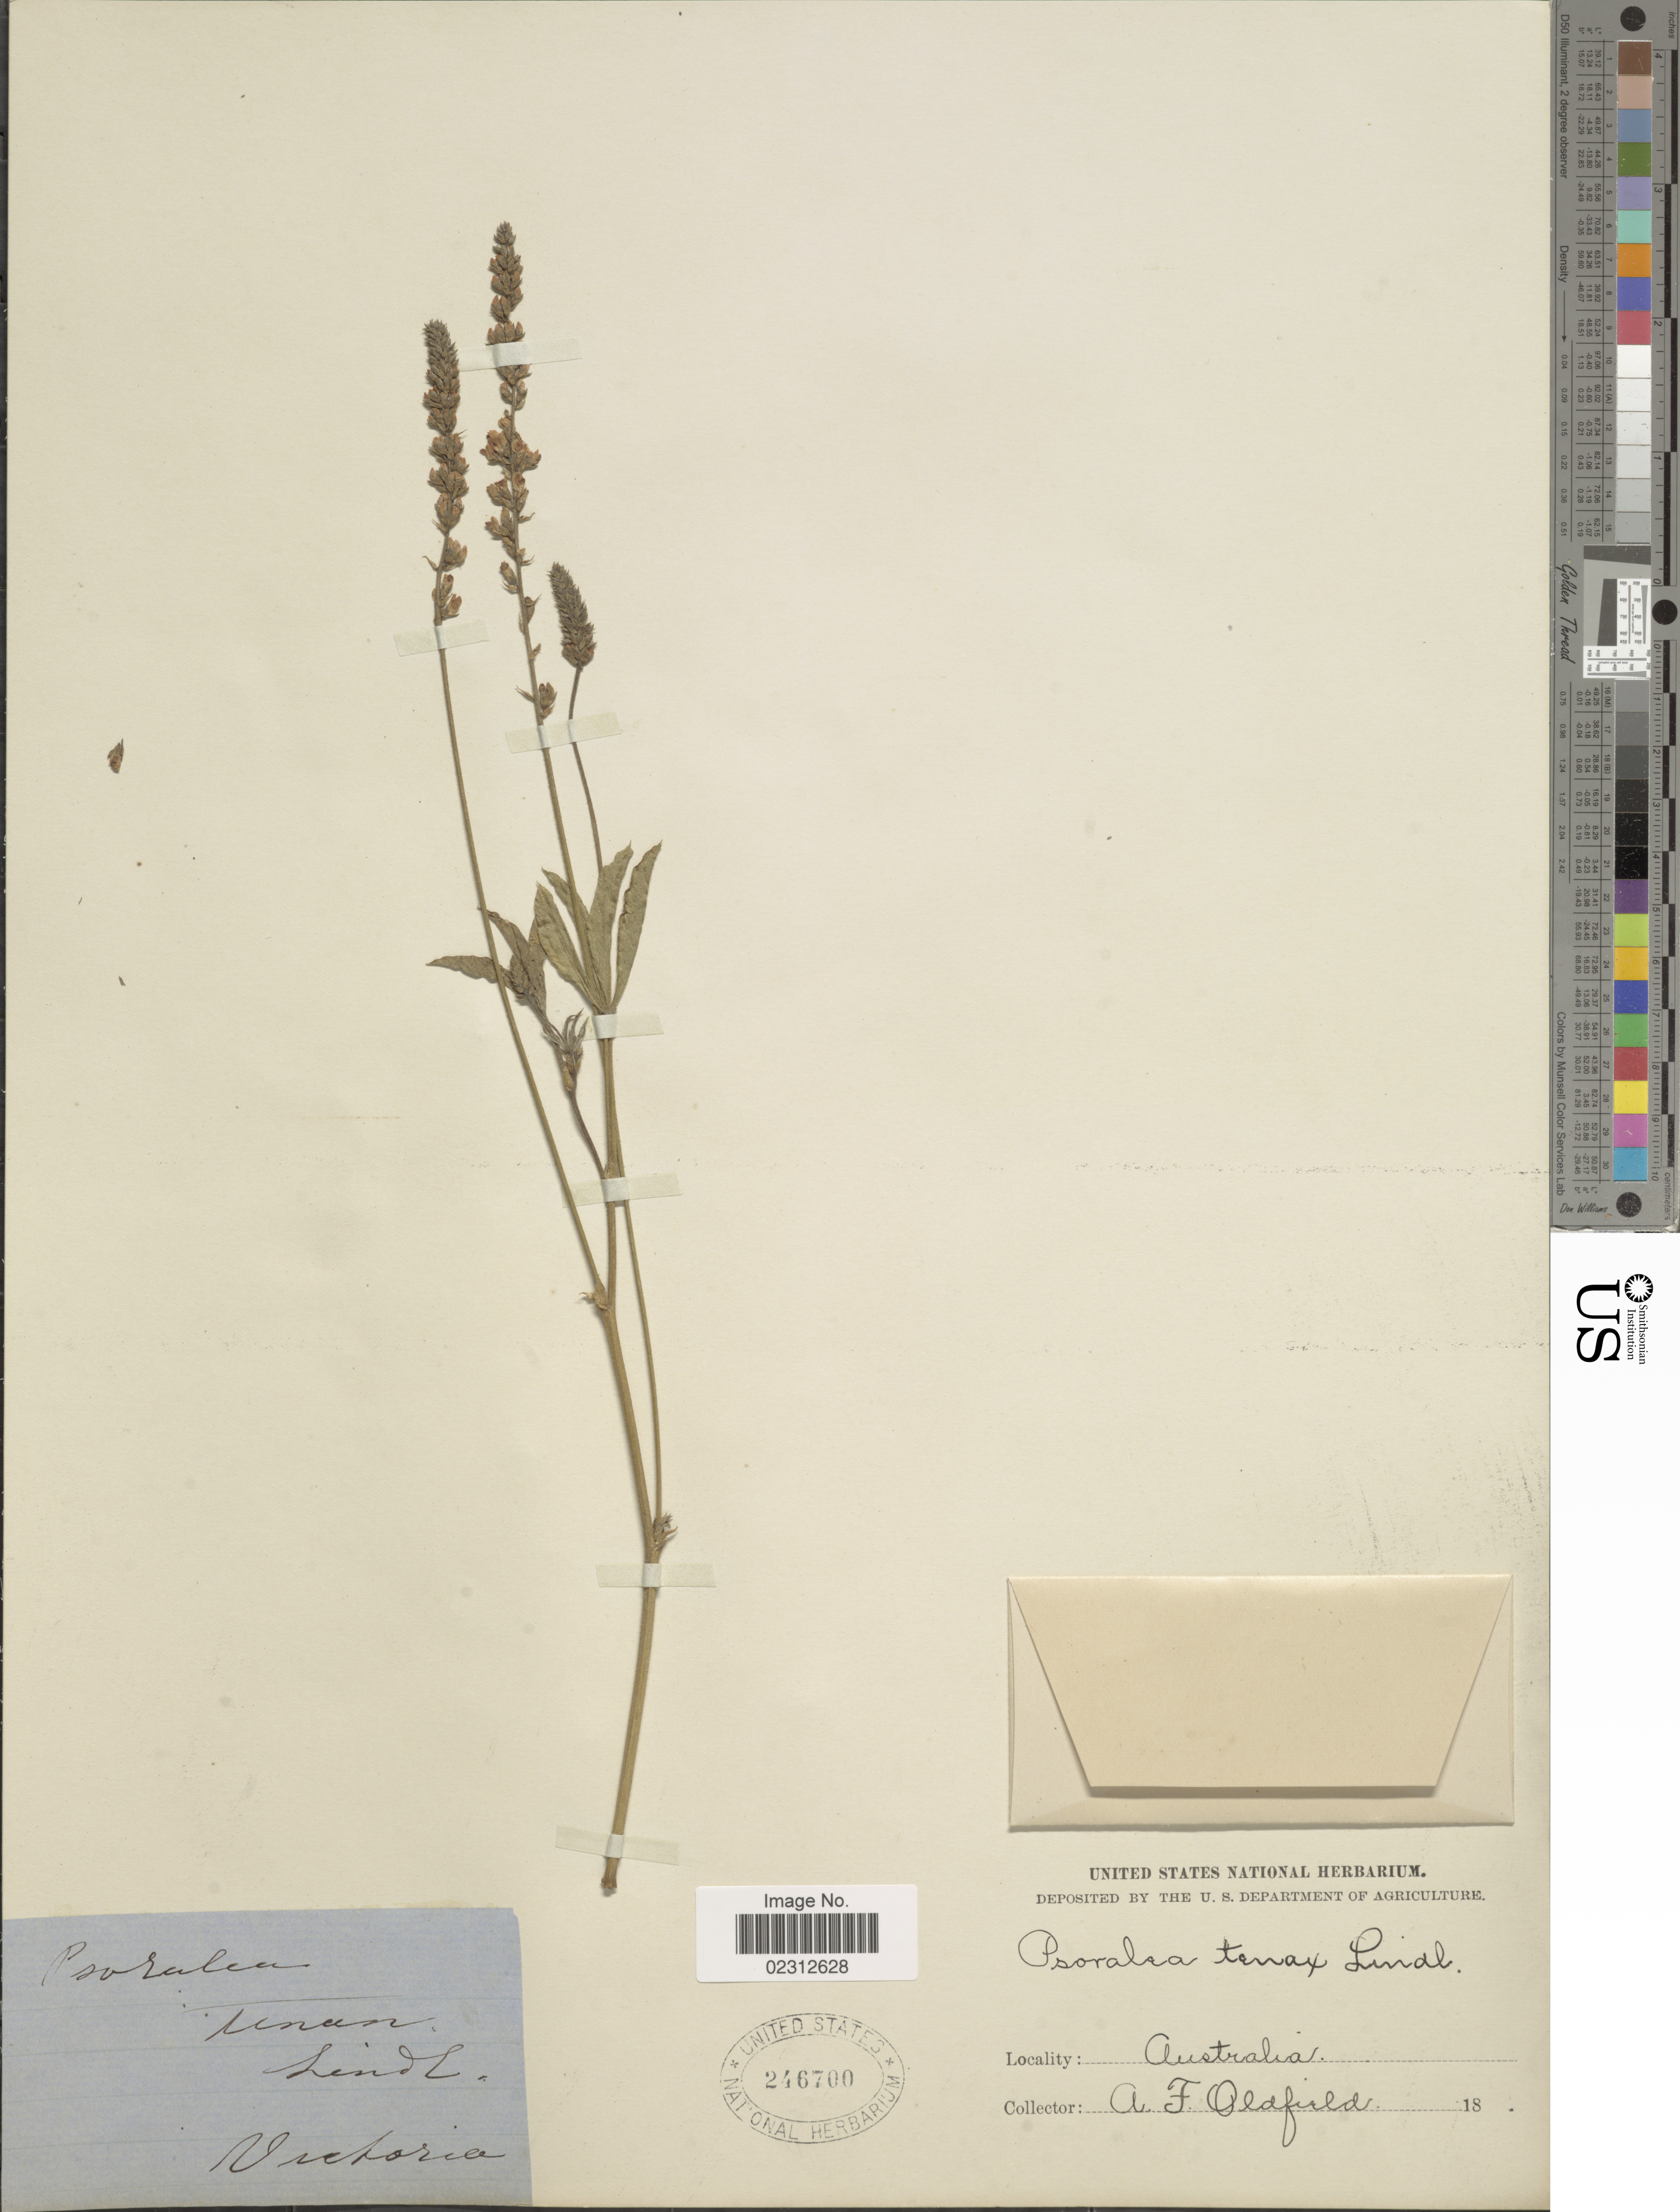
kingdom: Plantae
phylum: Tracheophyta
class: Magnoliopsida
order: Fabales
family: Fabaceae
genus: Cullen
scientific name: Cullen tenax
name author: (Lindl.) J.W. Grimes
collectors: A. Oldfield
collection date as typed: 18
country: Australia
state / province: Victoria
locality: Victoria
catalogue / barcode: US 246700